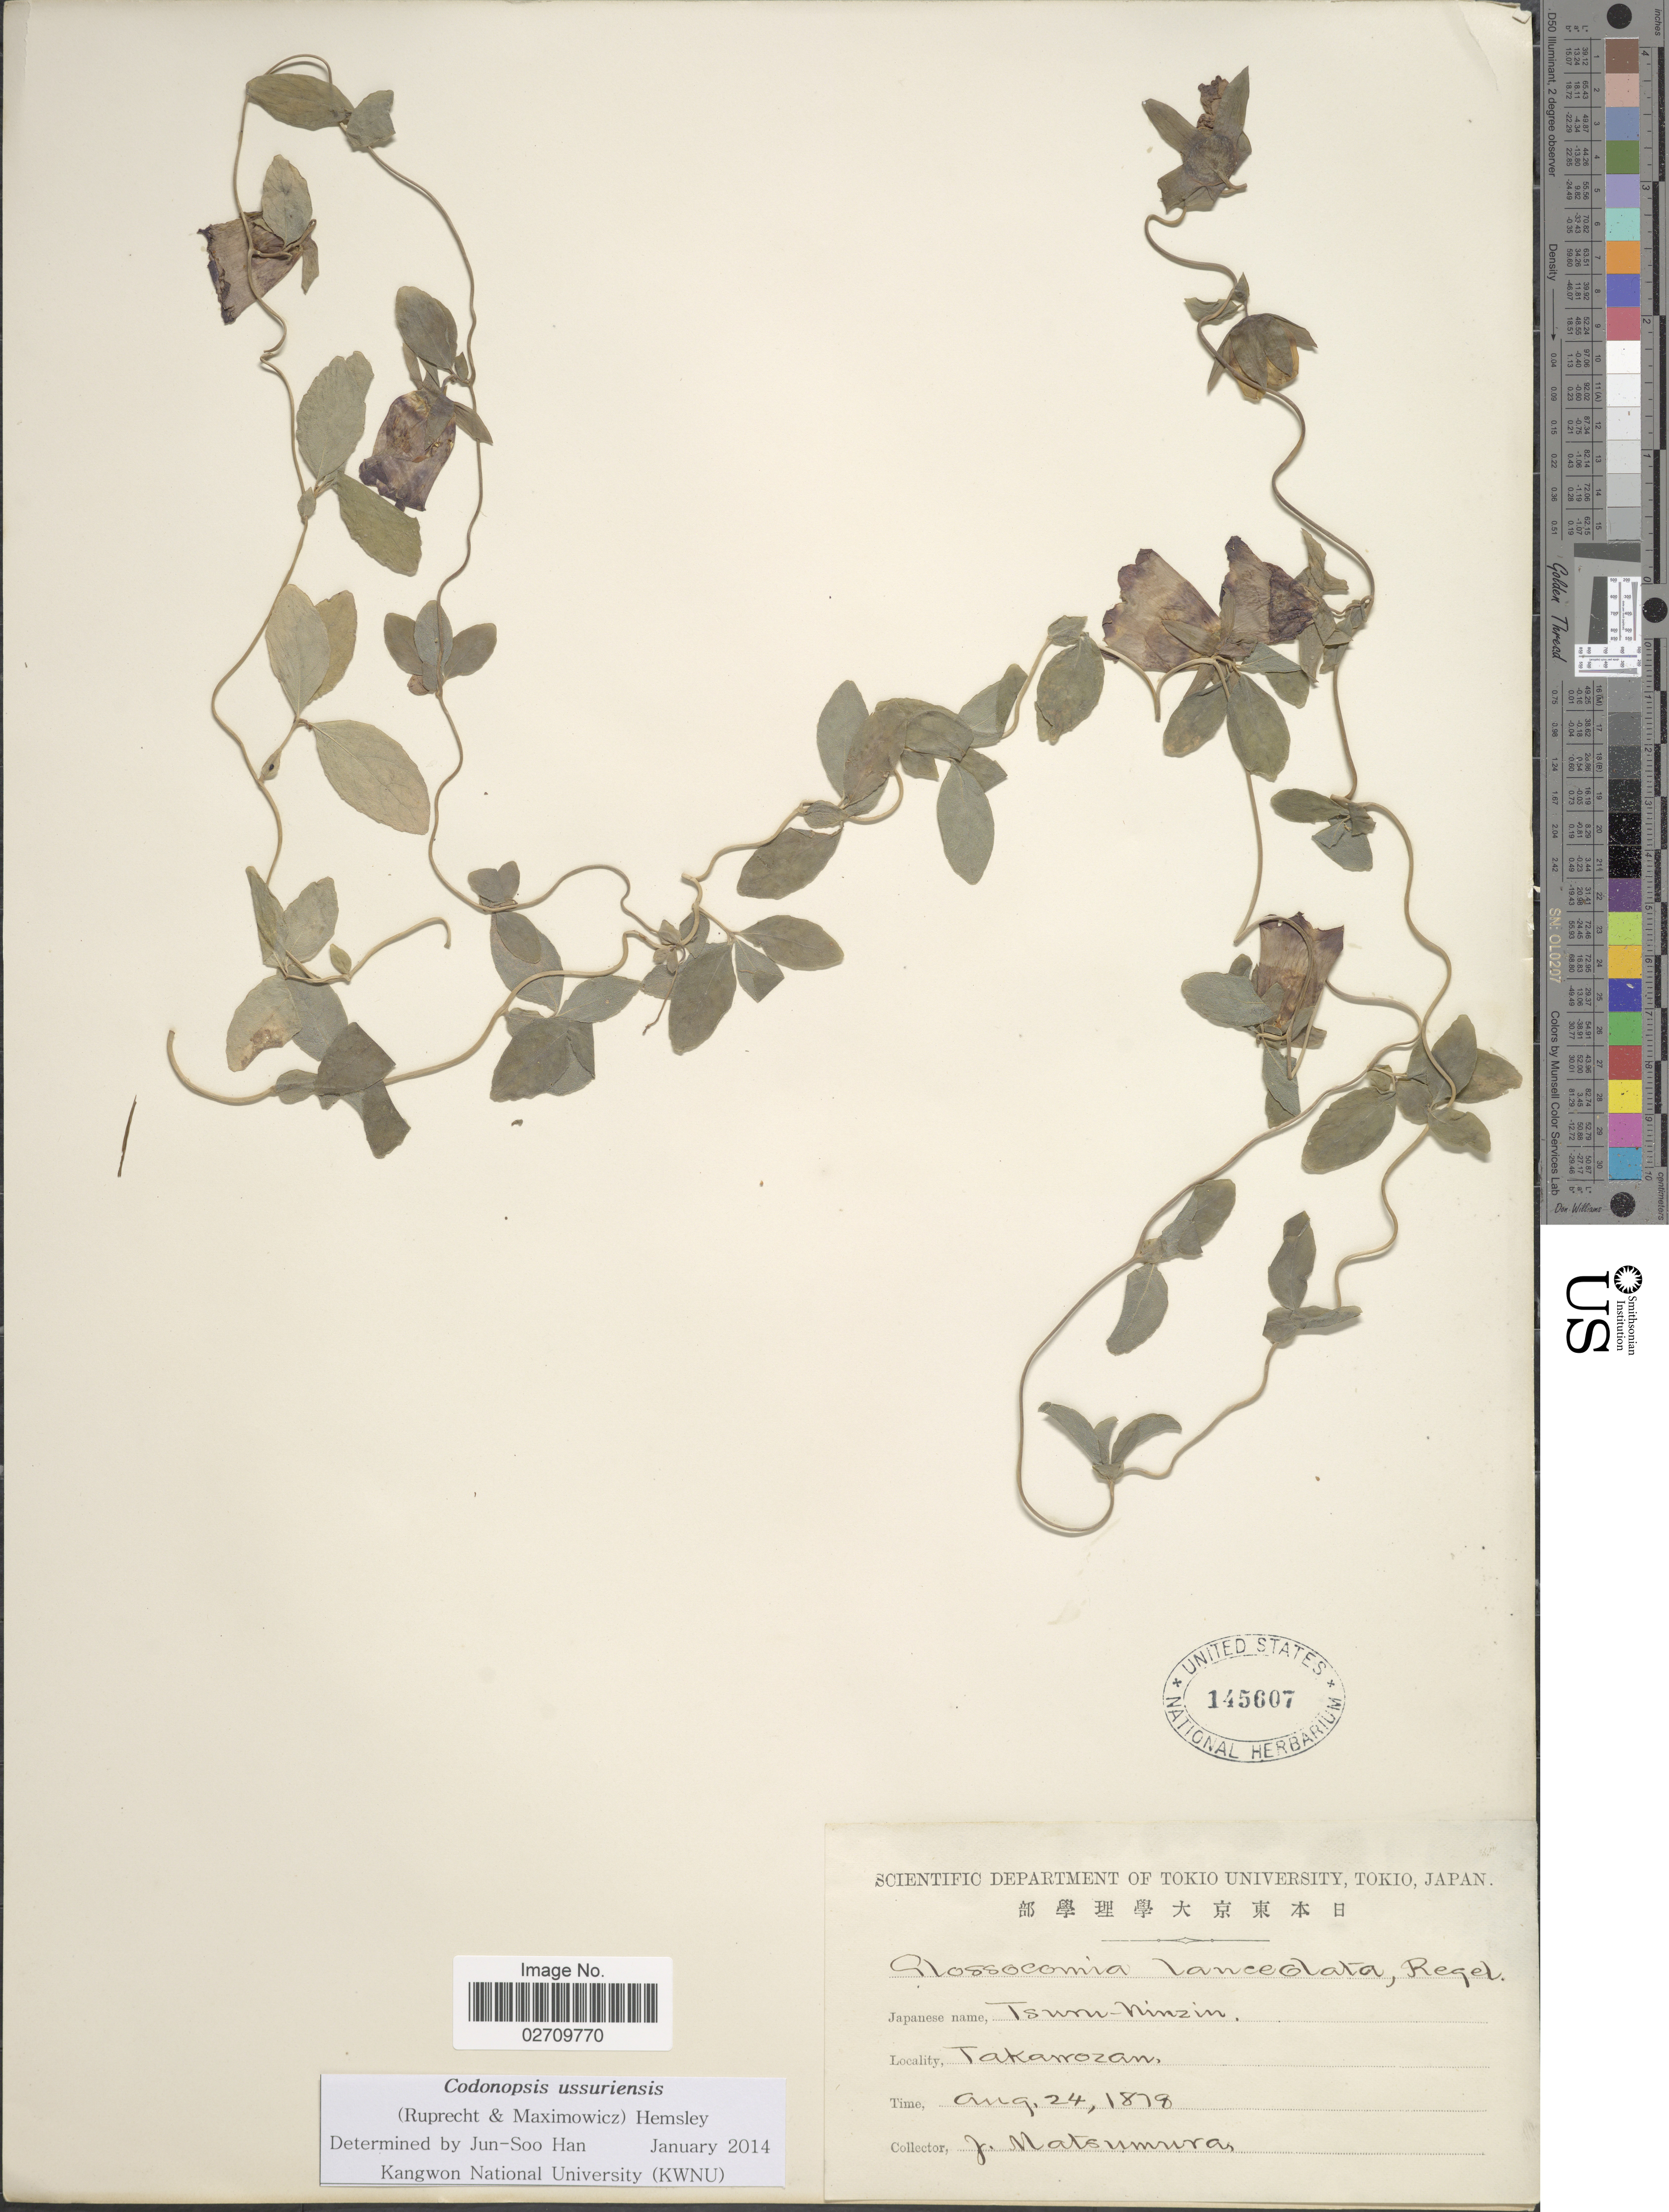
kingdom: Plantae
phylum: Tracheophyta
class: Magnoliopsida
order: Asterales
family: Campanulaceae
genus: Codonopsis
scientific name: Codonopsis ussuriensis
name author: (Rupr. & Maxim.) Hemsl.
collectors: J. Matsumura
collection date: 1878-08-24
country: Japan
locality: Takawozan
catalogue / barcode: US 145607